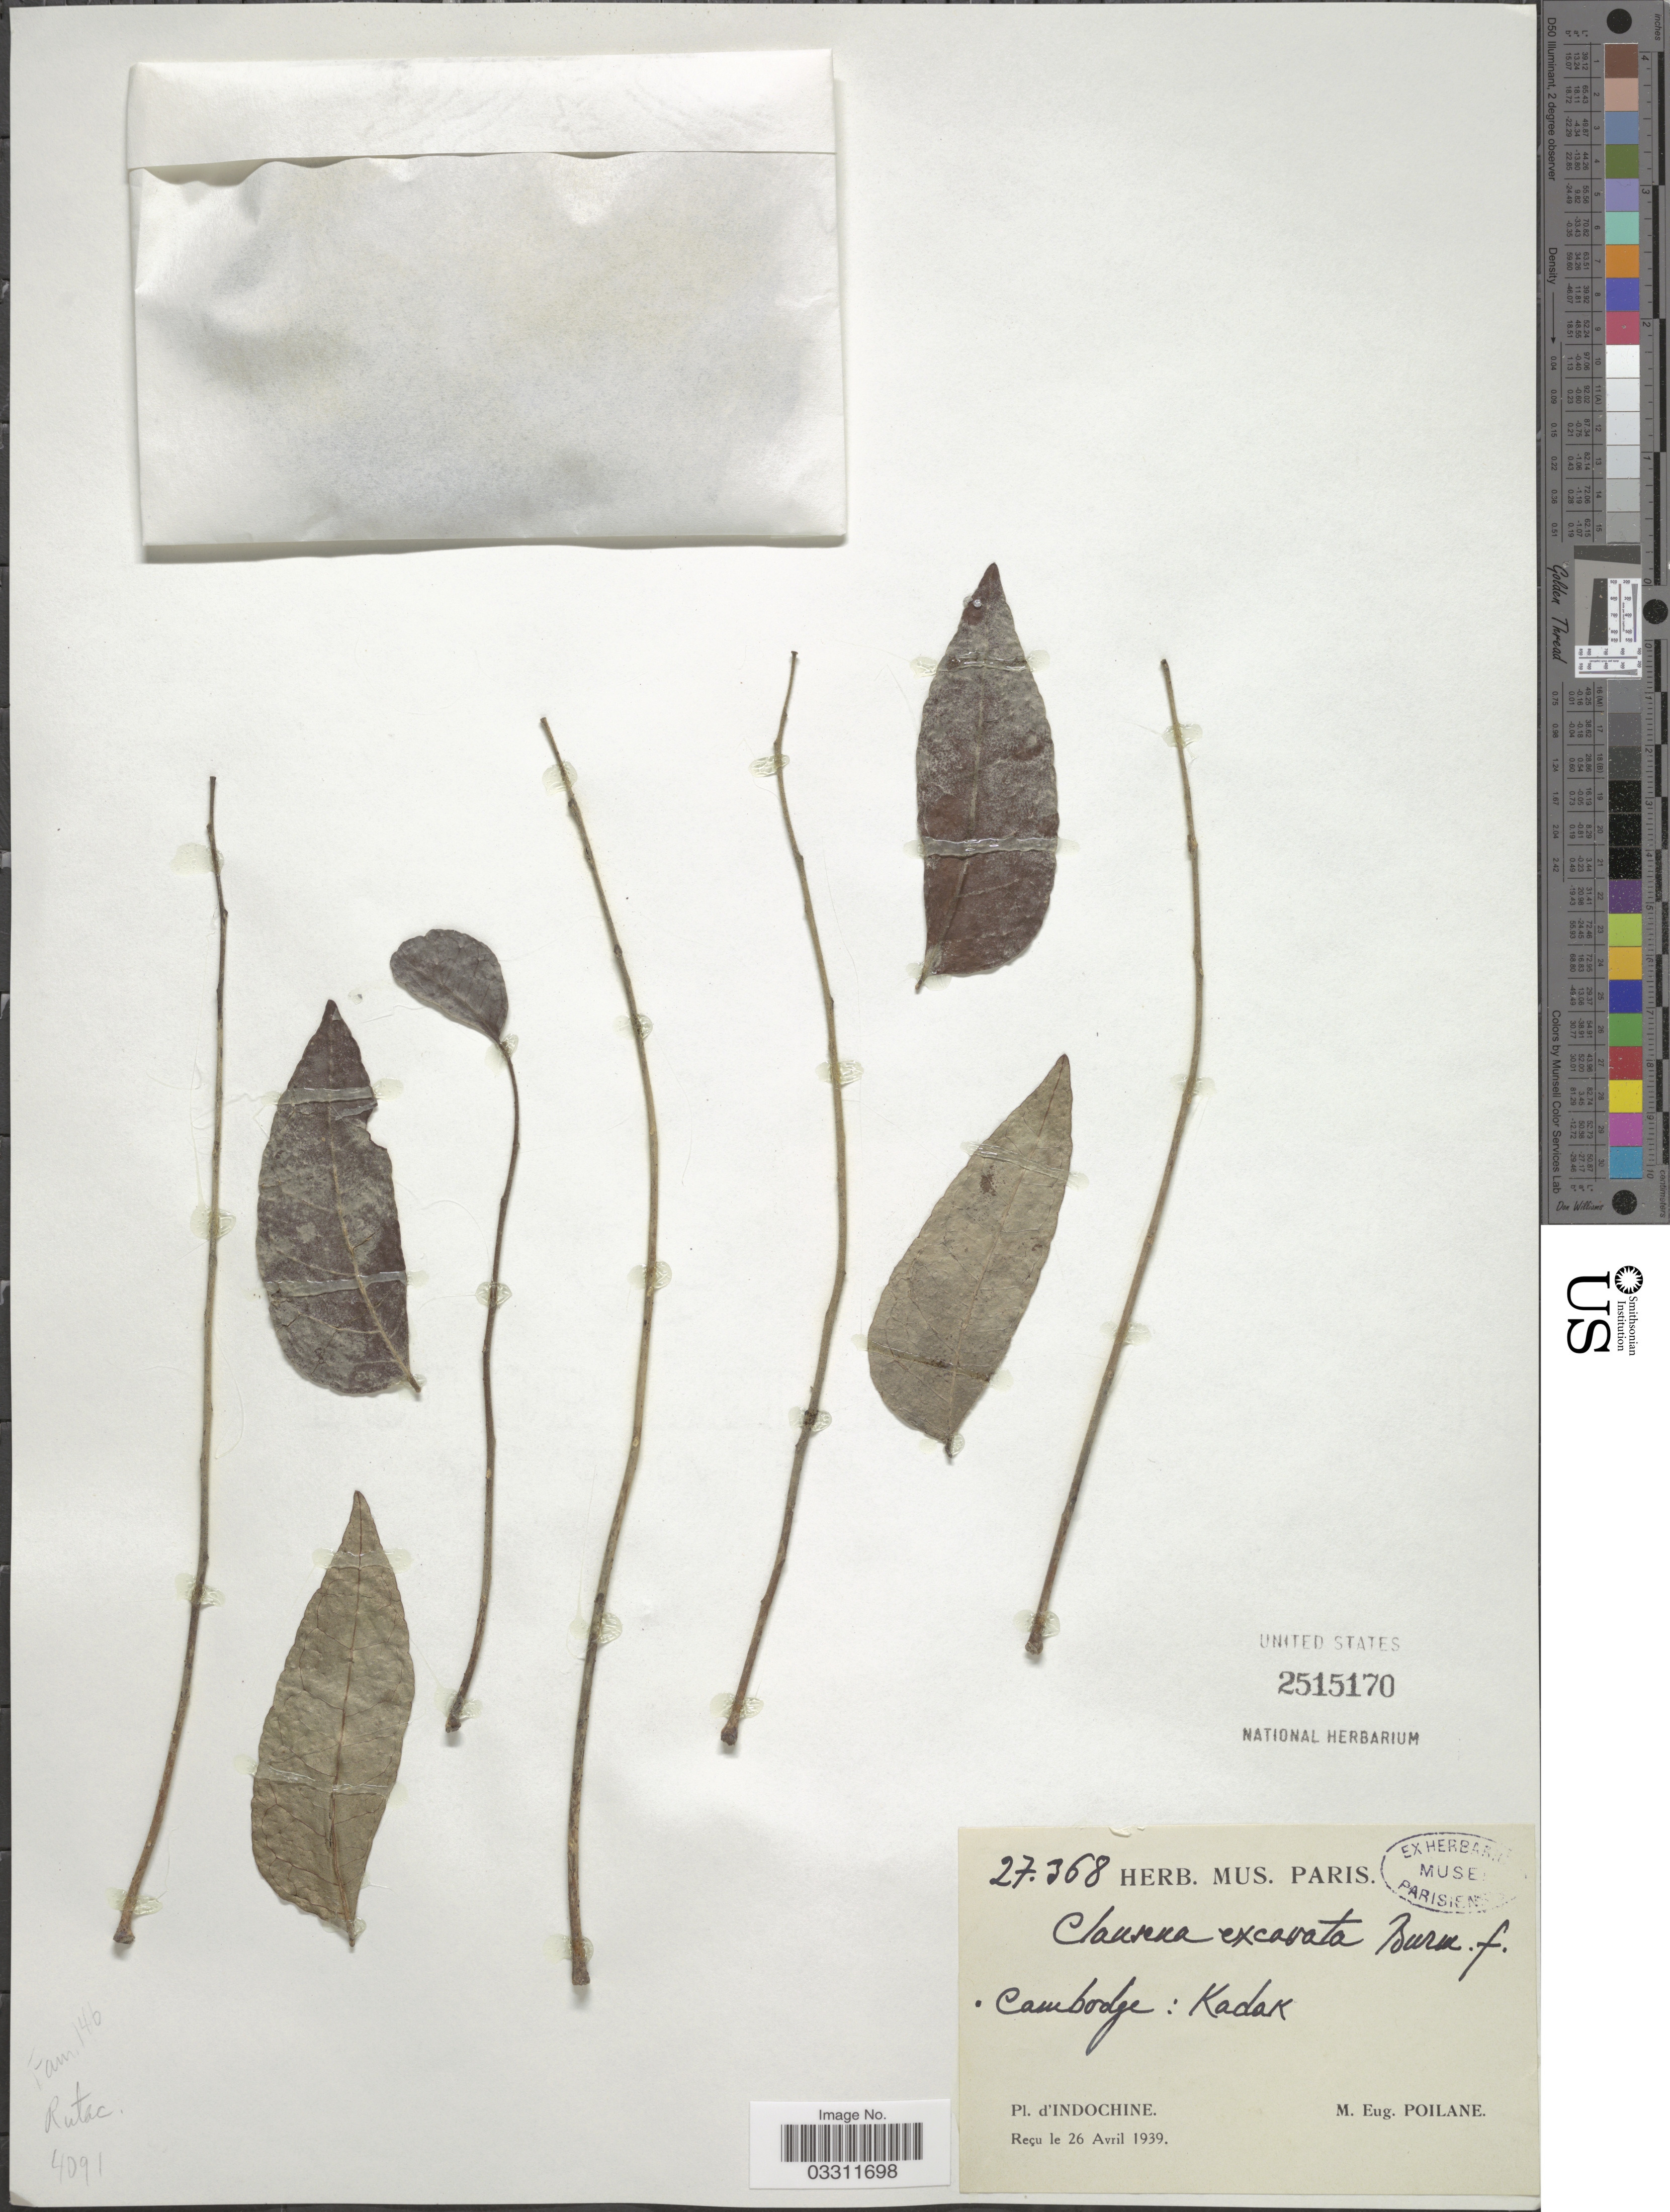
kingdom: Plantae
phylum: Tracheophyta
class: Magnoliopsida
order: Sapindales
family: Rutaceae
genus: Clausena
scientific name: Clausena excavata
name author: Burm. f.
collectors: M. Poilane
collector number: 27368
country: Cambodia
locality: Cambodge: Kodak. Indochine.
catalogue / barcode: US 2515170